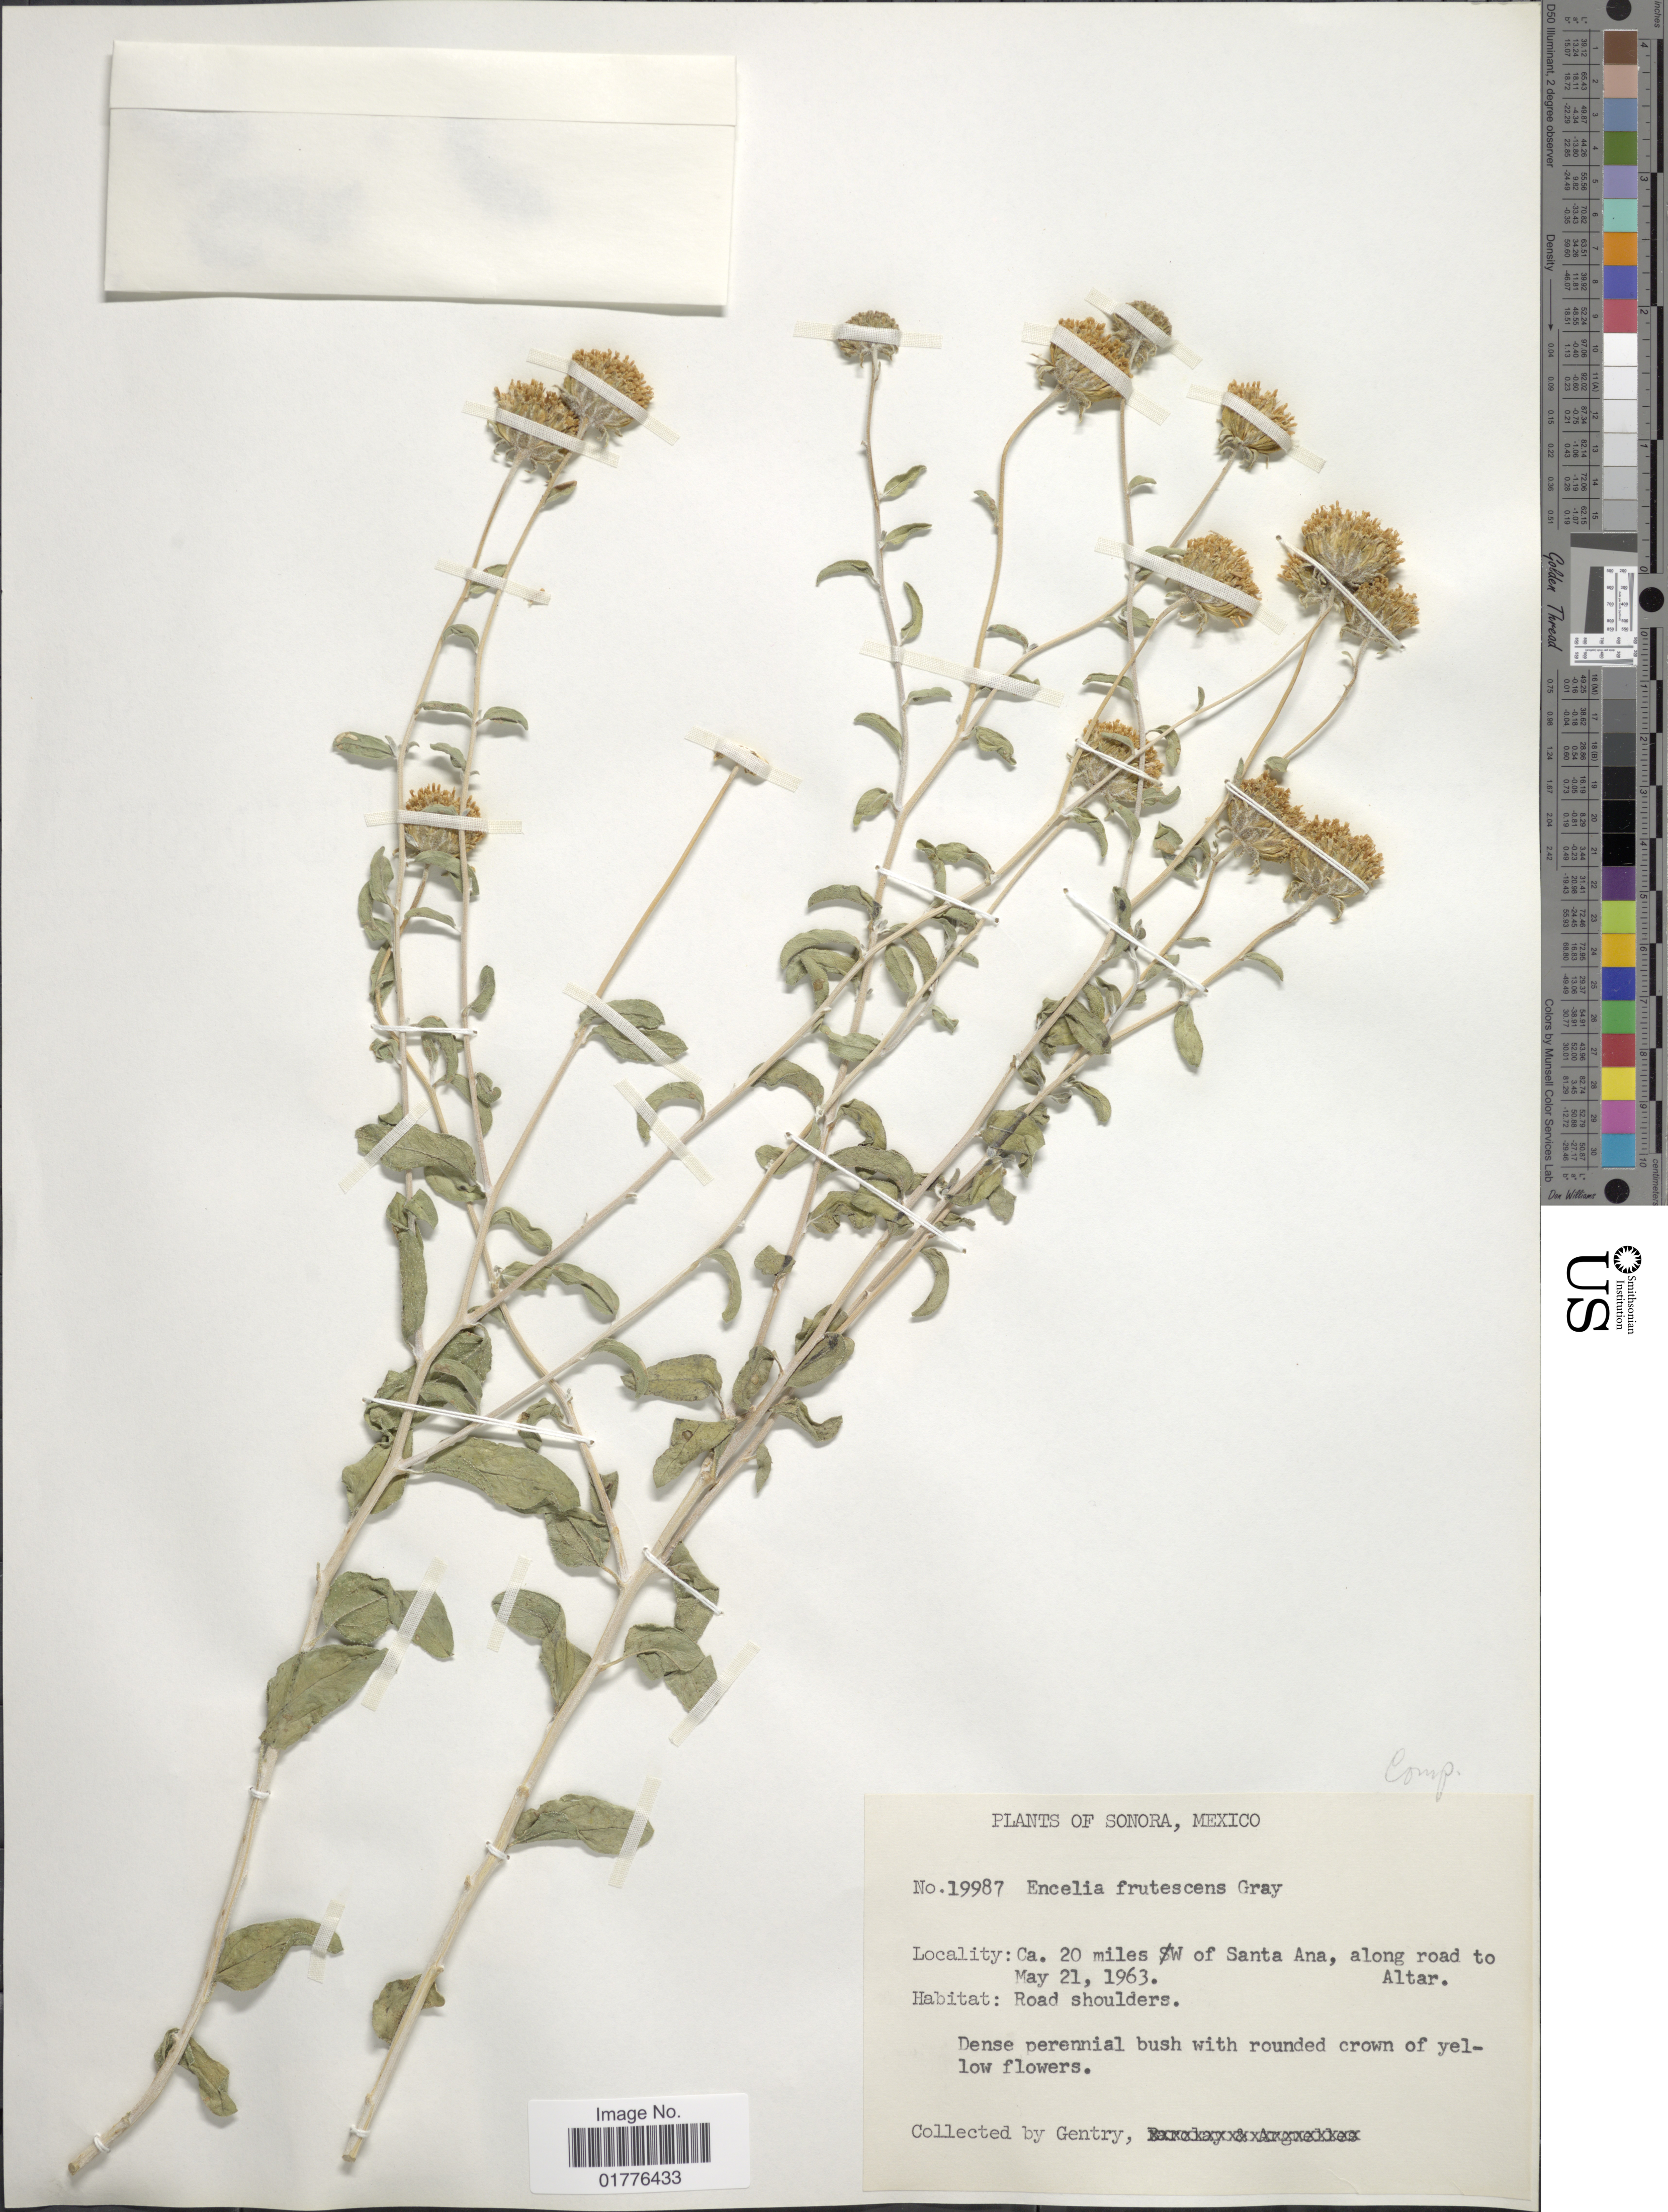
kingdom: Plantae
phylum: Tracheophyta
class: Magnoliopsida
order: Asterales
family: Asteraceae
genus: Encelia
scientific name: Encelia frutescens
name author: (A. Gray) A. Gray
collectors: Gentry, --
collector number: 19987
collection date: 1963-05-21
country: Mexico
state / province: Sonora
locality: Ca. 20 miles W of Santa Ana, along road to Altar